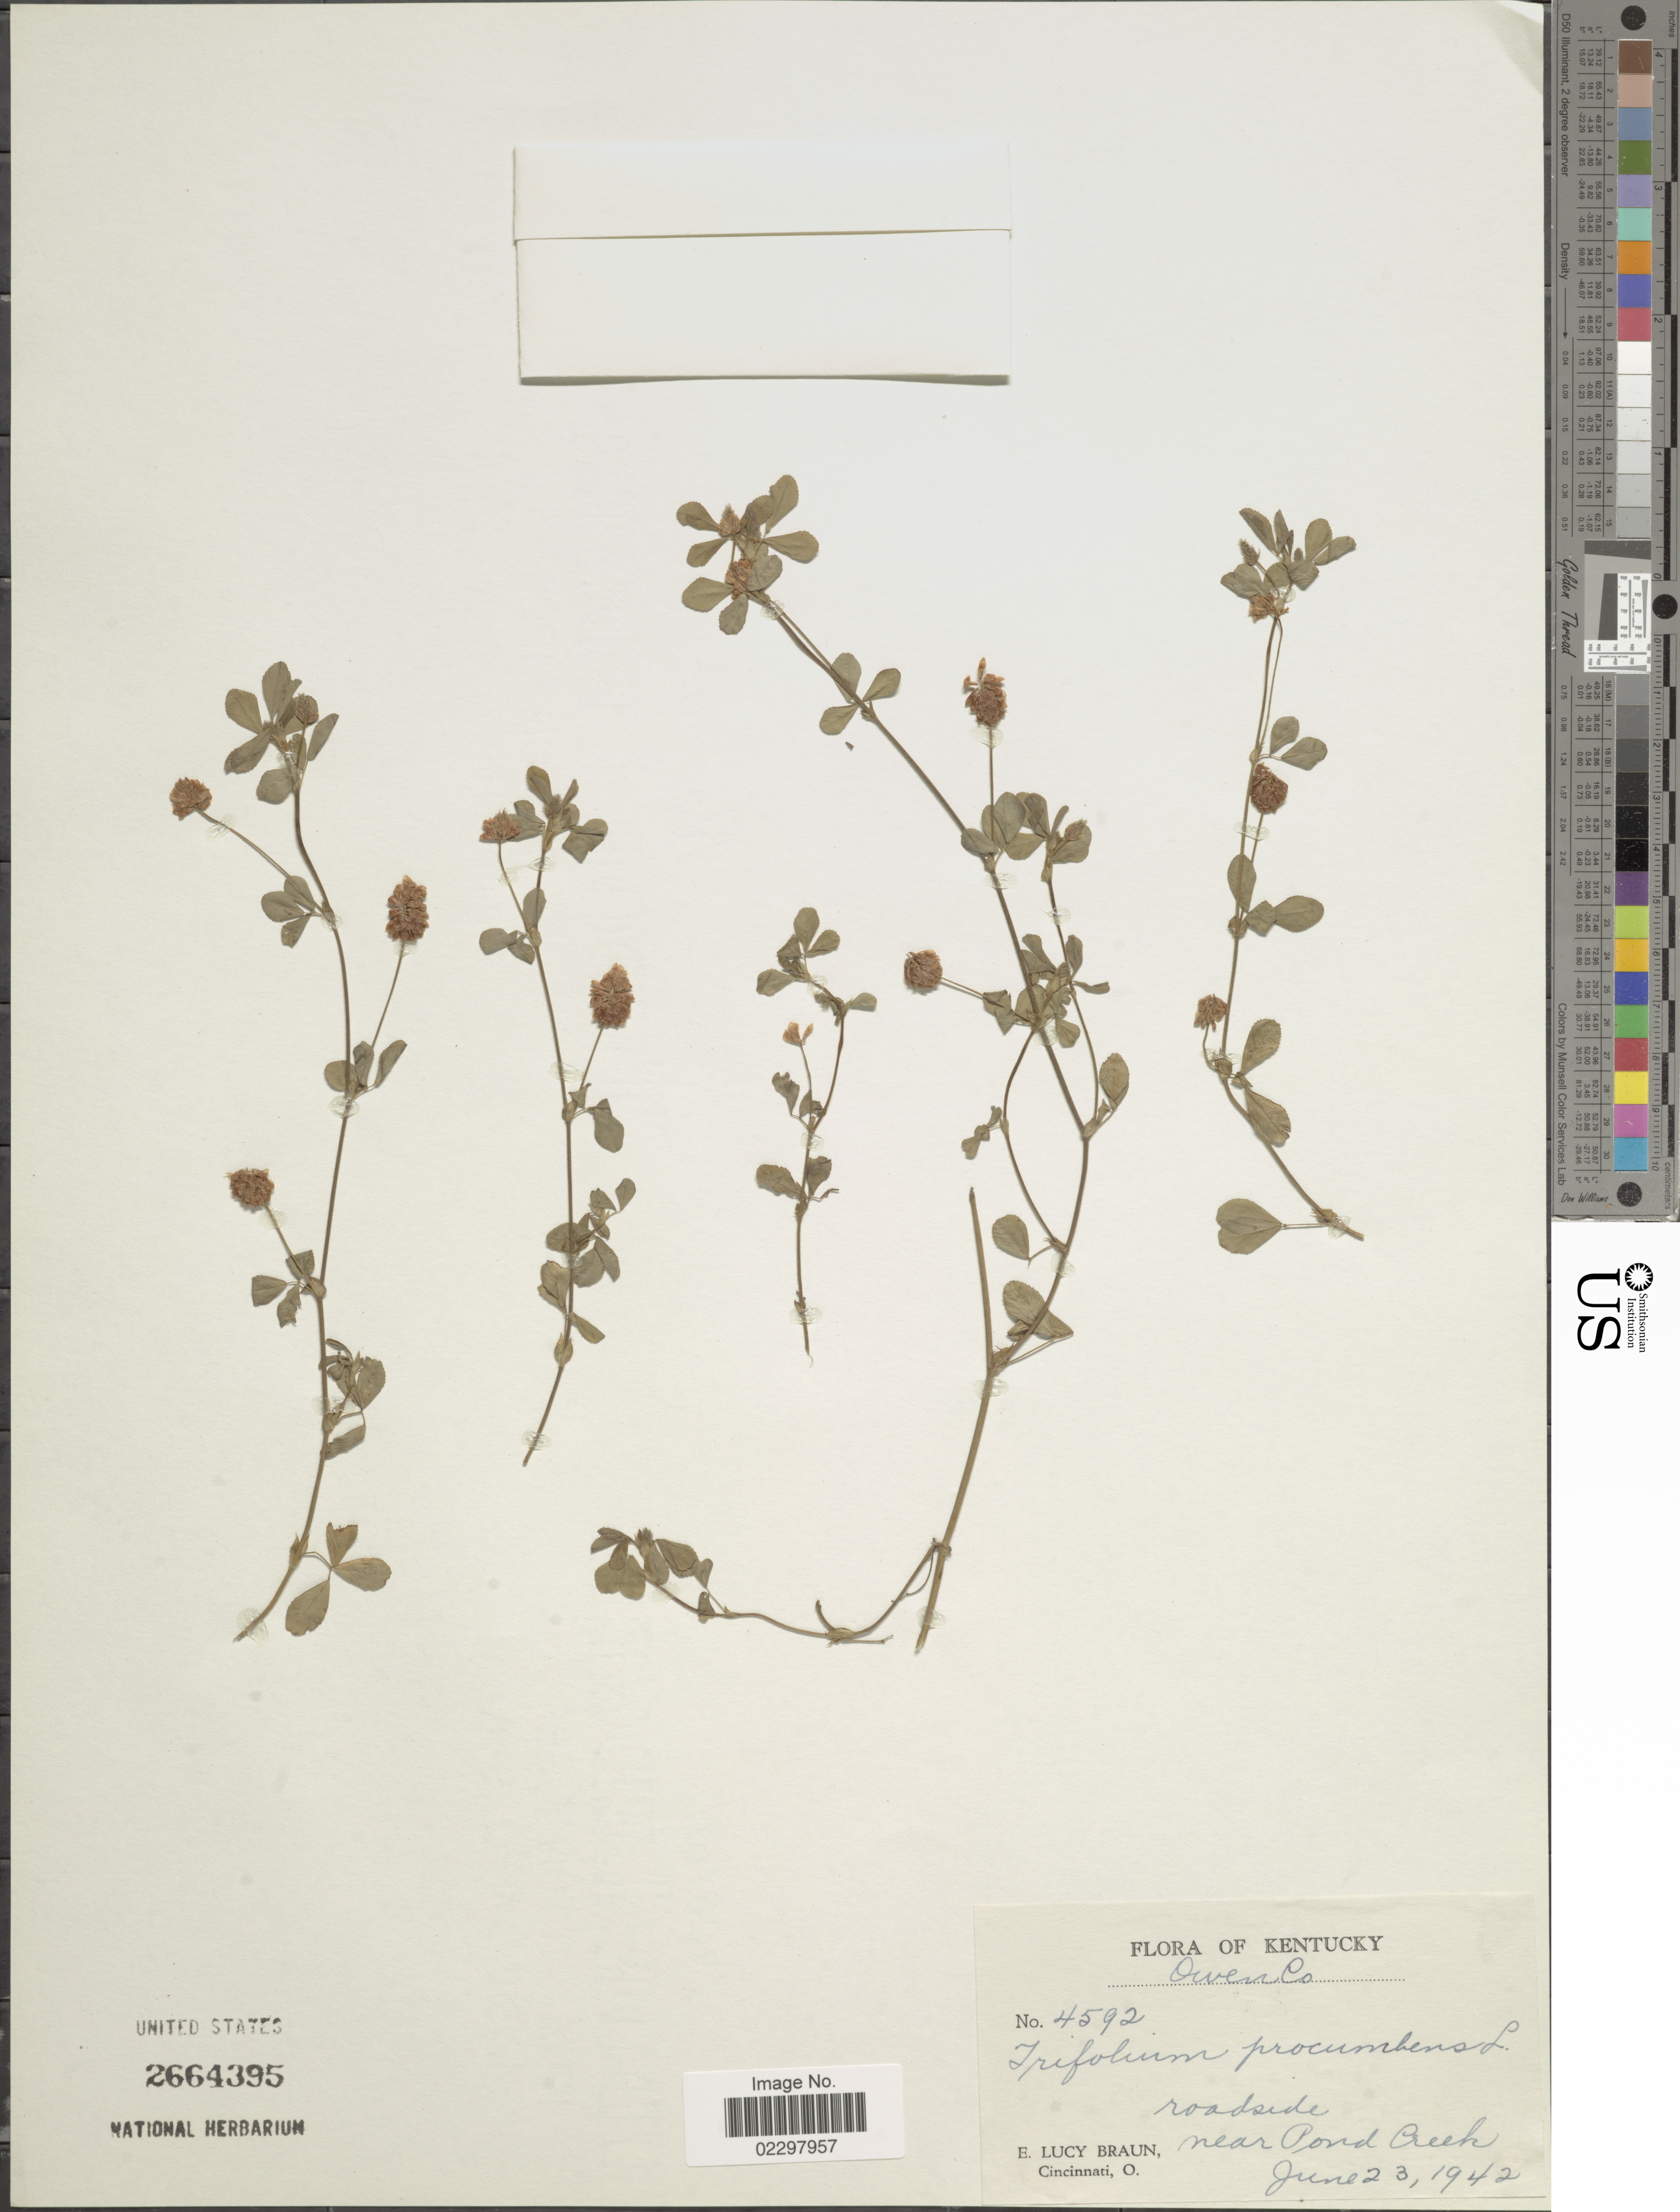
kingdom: Plantae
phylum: Tracheophyta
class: Magnoliopsida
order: Fabales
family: Fabaceae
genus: Trifolium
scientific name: Trifolium procumbens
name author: L.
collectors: E. L. Braun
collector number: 4592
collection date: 1942-06-23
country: United States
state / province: Kentucky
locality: Owen Co., roadside near Pond Creek.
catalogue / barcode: US 2664395